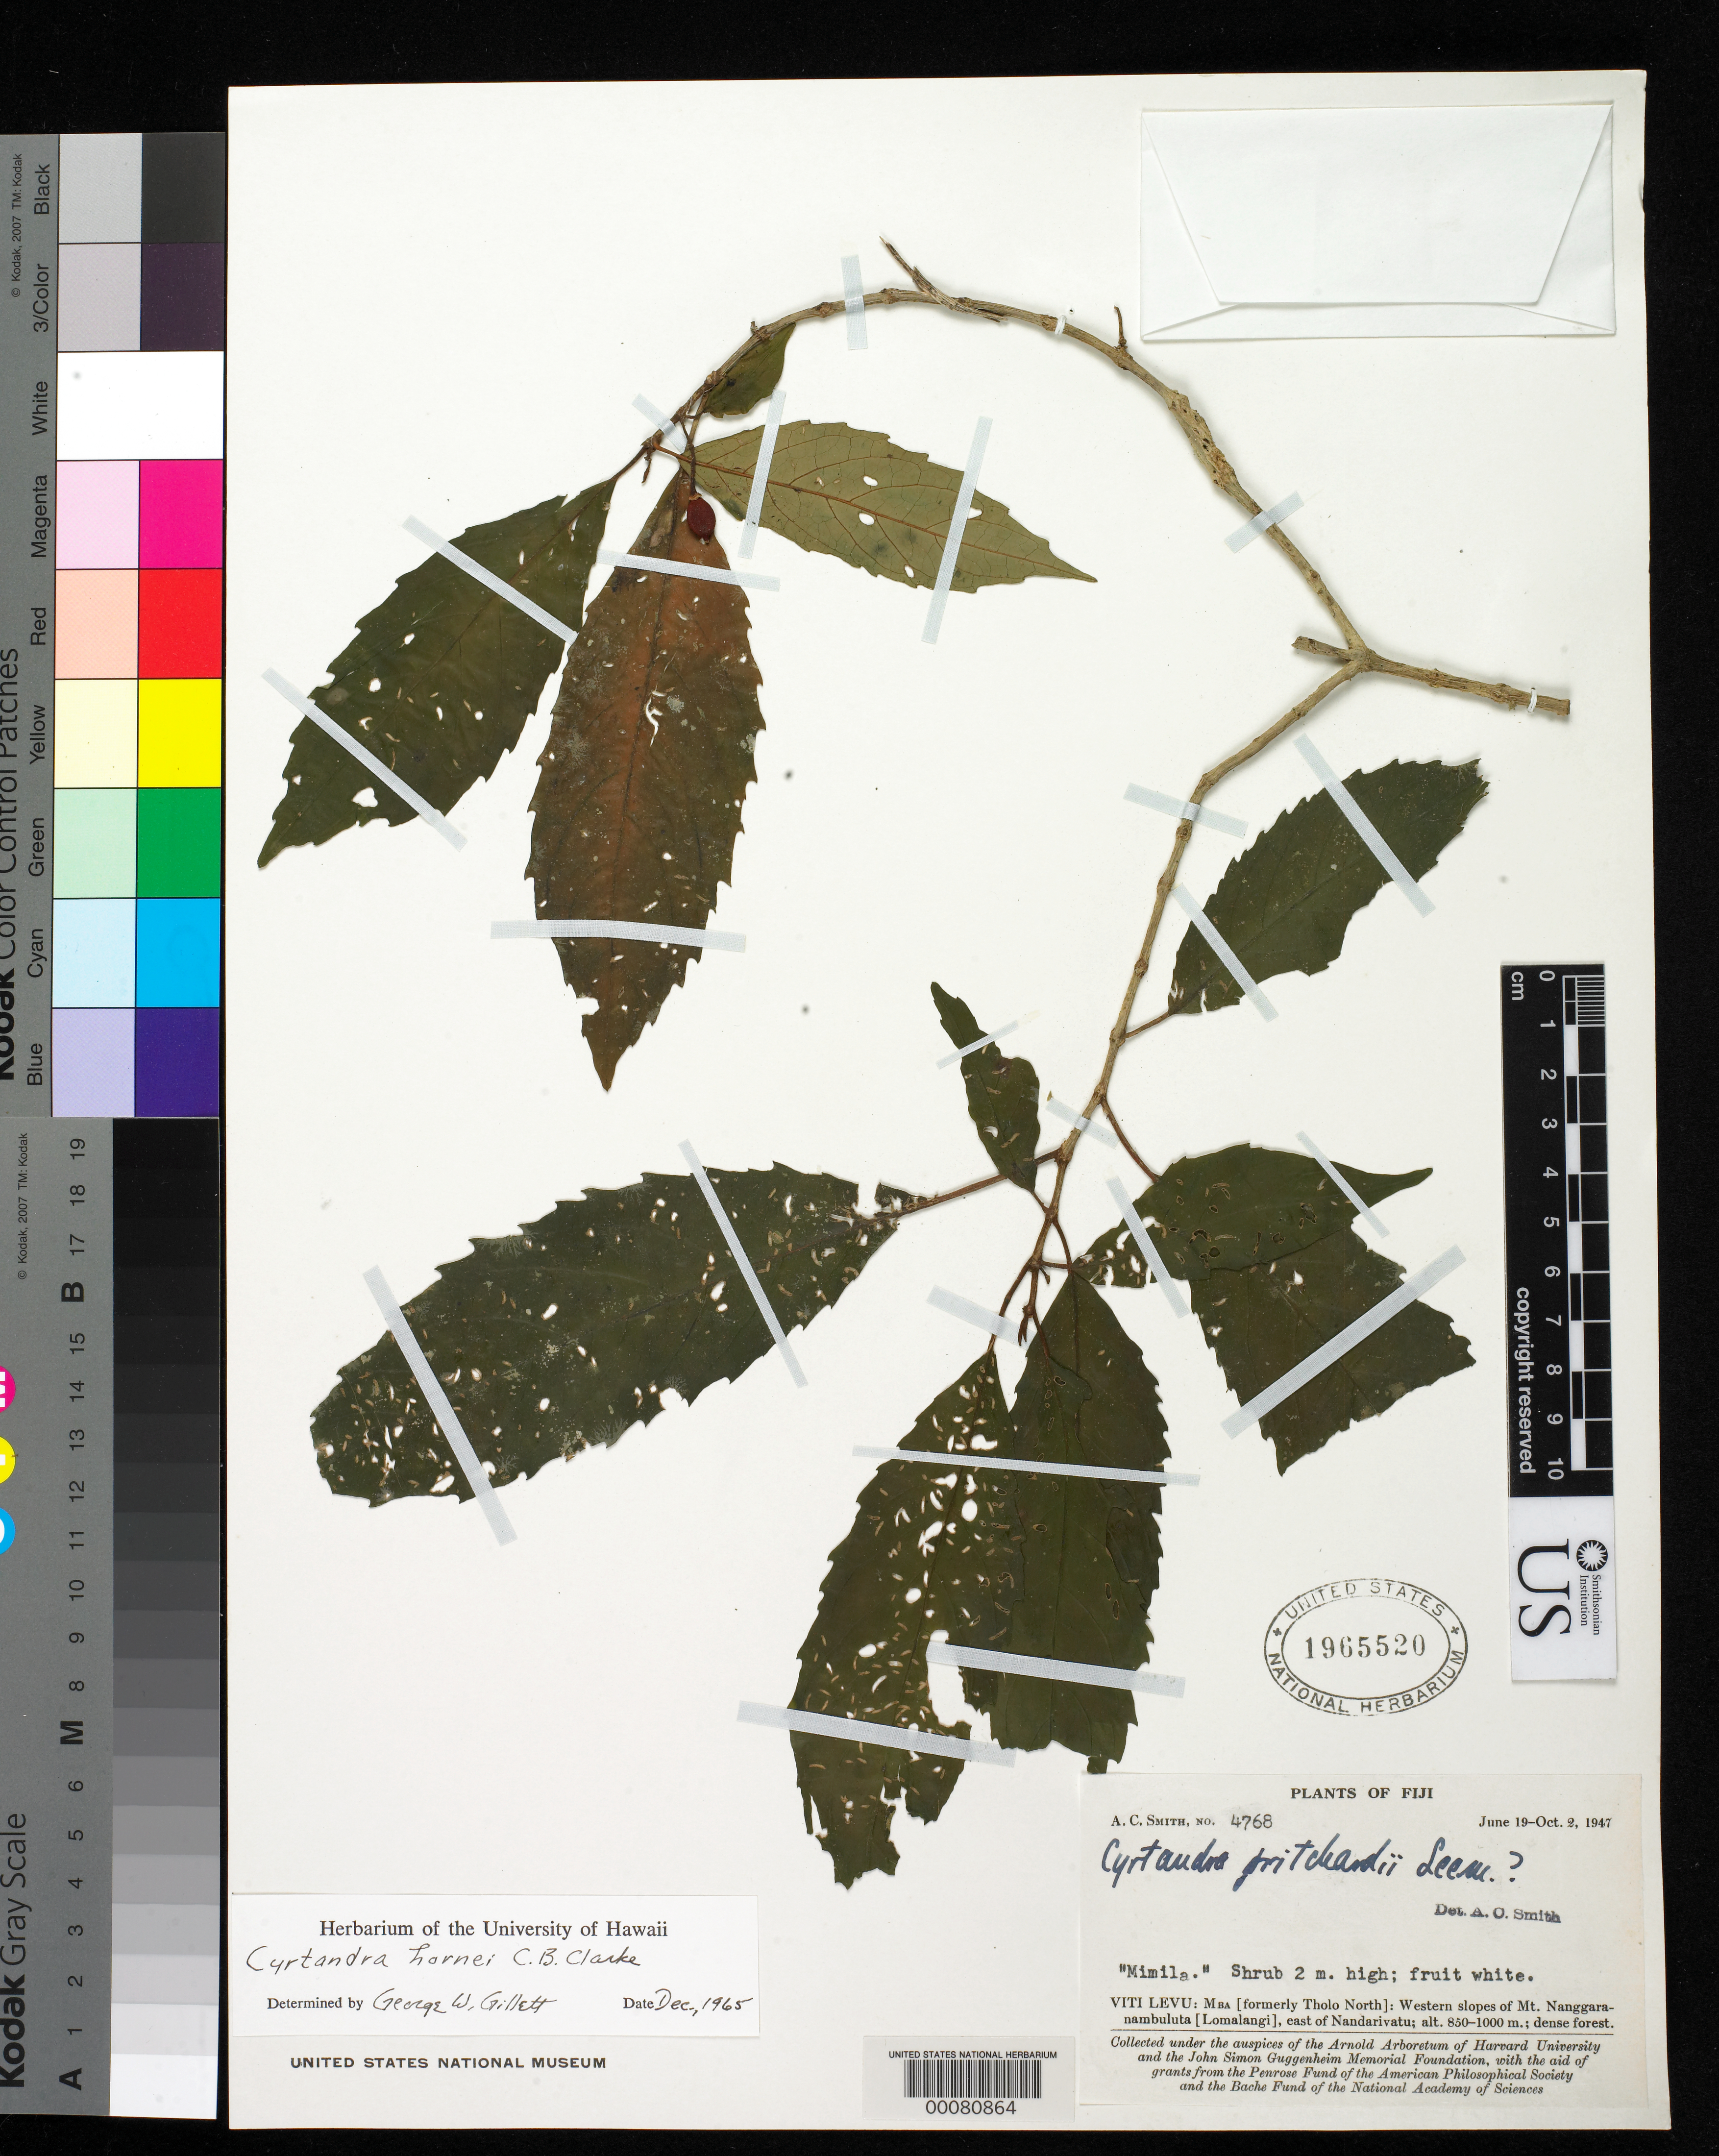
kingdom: Plantae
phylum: Tracheophyta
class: Magnoliopsida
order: Lamiales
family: Gesneriaceae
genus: Cyrtandra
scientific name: Cyrtandra hornei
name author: C.B. Clarke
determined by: Johnson, Melissa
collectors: A. C. Smith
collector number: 4768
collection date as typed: Jun-Oct 1947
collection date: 1947-06/1947-10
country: Fiji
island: Viti Levu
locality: Mba (formerly tholo north), western slopes of mt nanggaranambuluta (lomalangi), e of nandarivatu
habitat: Dense forest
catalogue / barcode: US 1965520